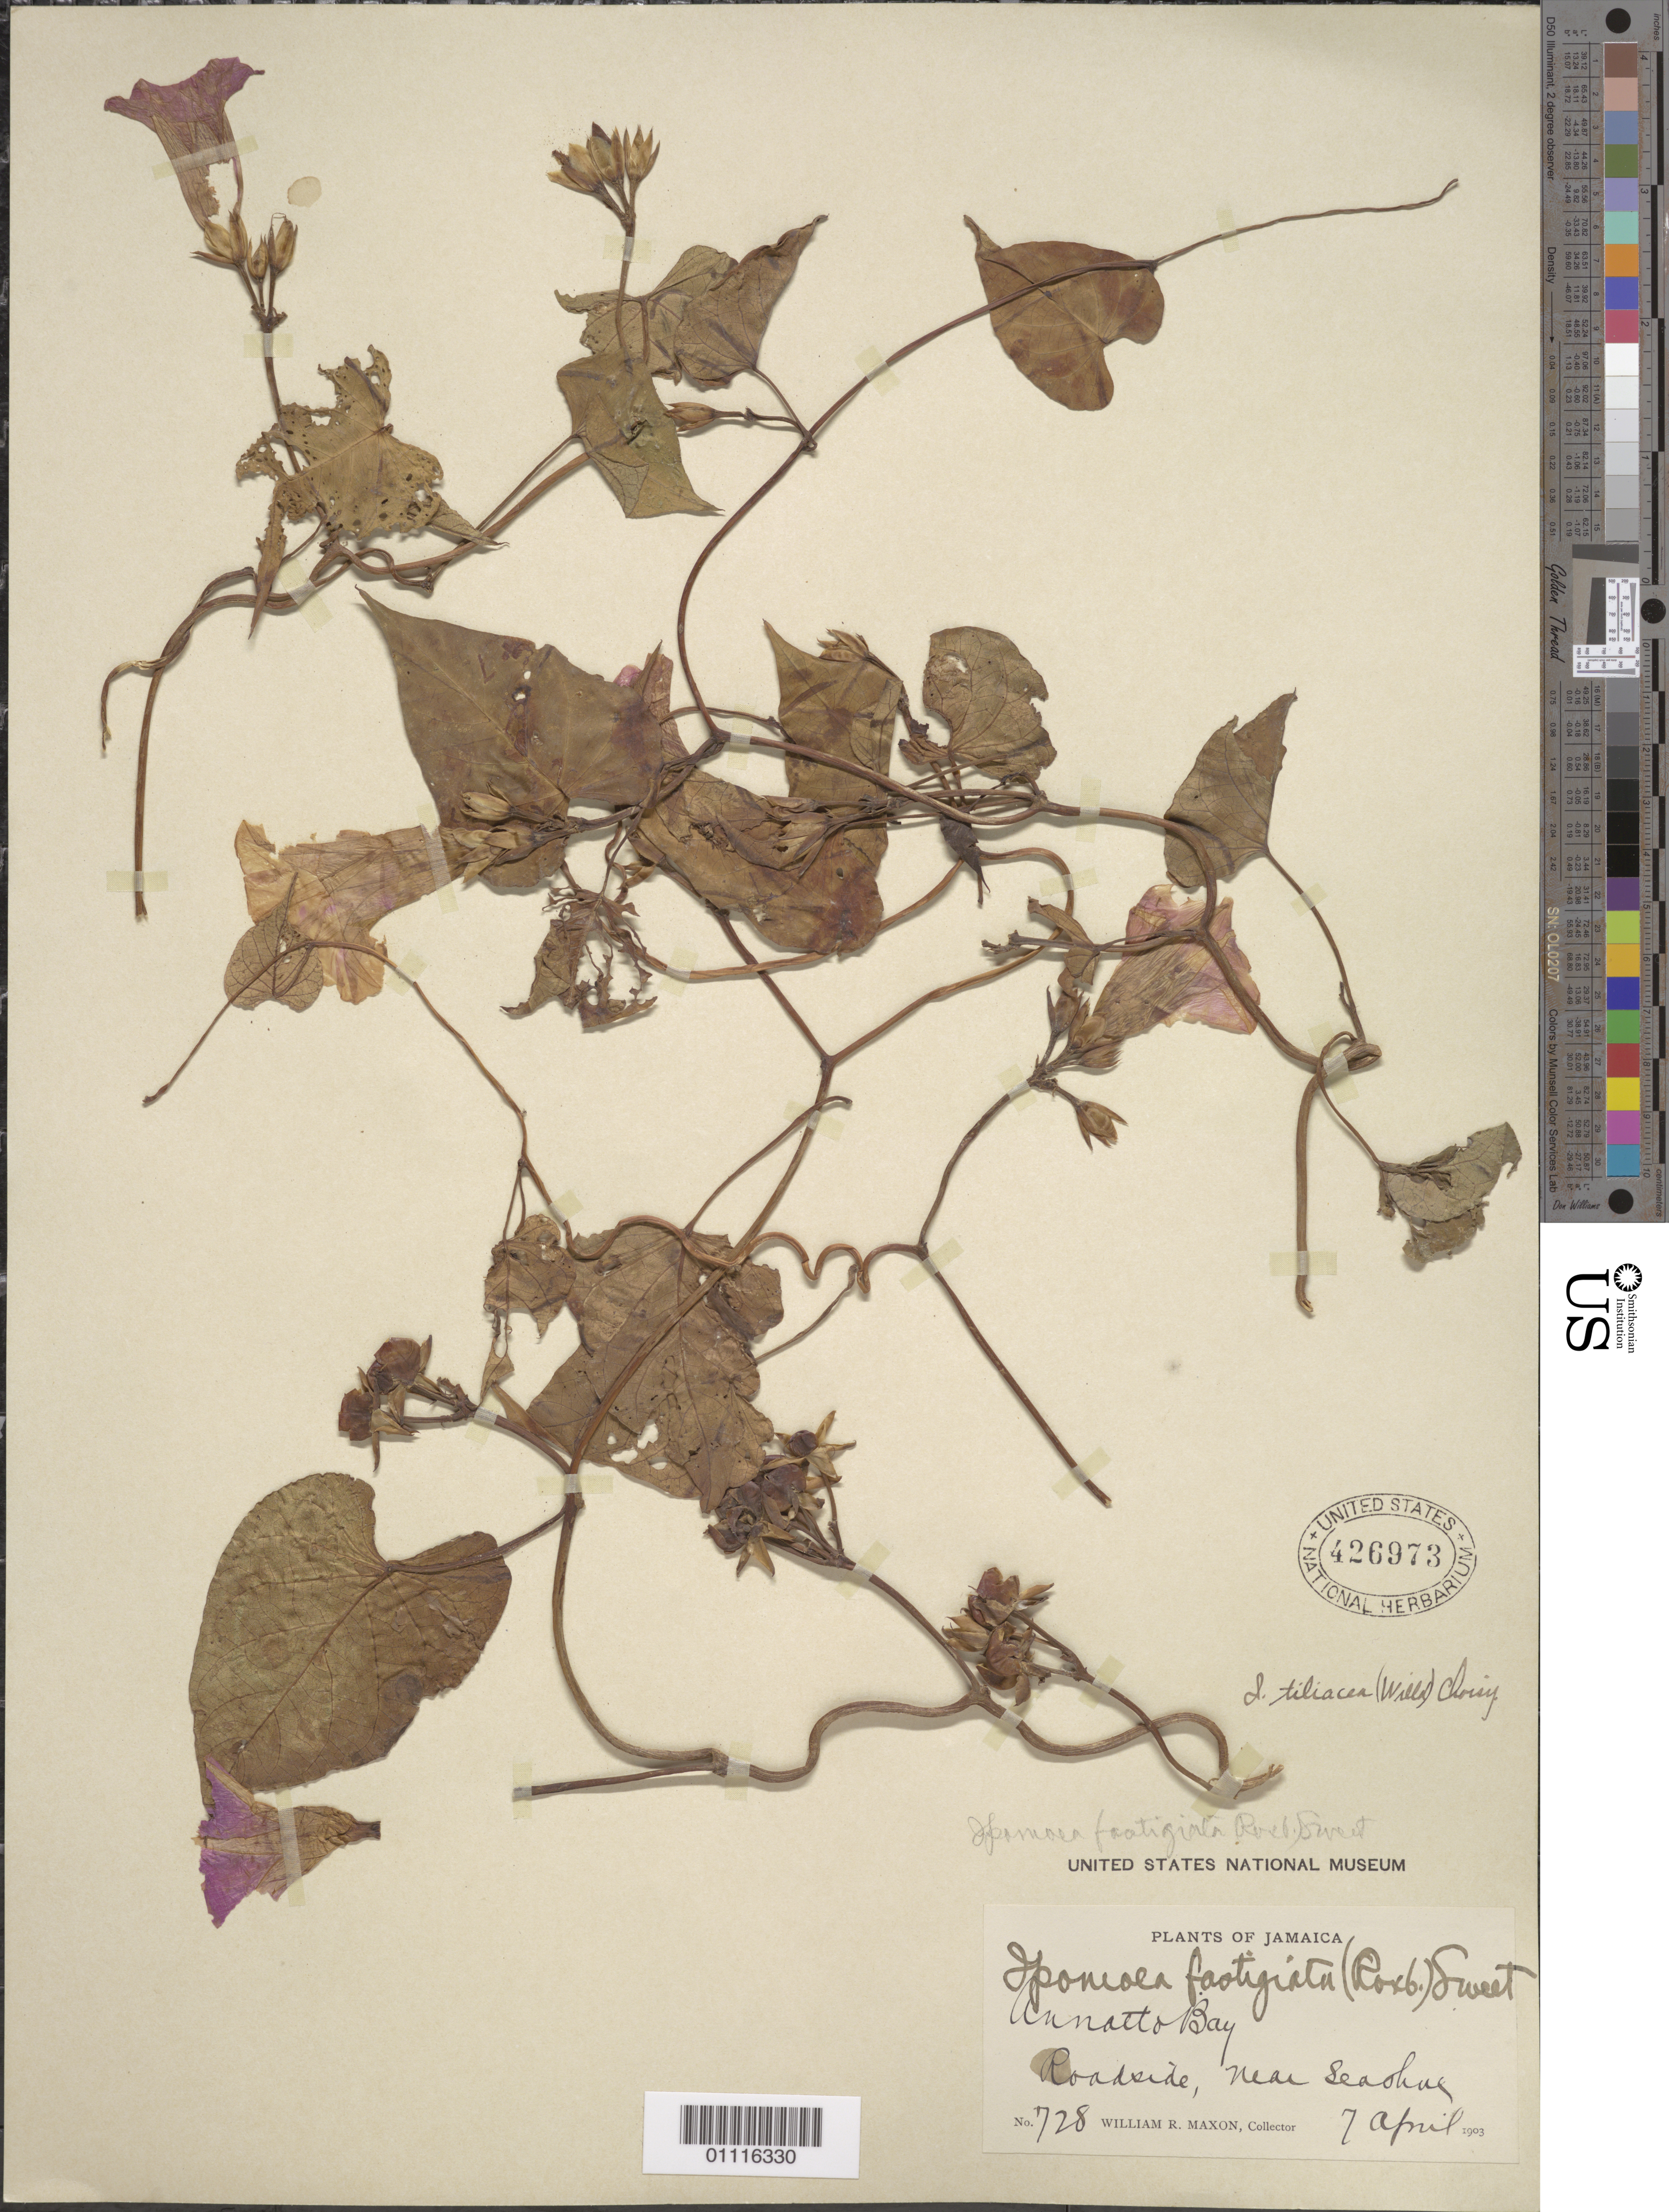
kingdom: Plantae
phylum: Tracheophyta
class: Magnoliopsida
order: Solanales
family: Convolvulaceae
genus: Ipomoea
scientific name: Ipomoea tiliacea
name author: (Willd.) Choisy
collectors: W. R. Maxon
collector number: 728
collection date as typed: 07 Apr 1903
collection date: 1903-04-07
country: Jamaica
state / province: Saint Mary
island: Jamaica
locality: Annoto Bay. Roadside, near seashore.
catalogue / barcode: US 426973